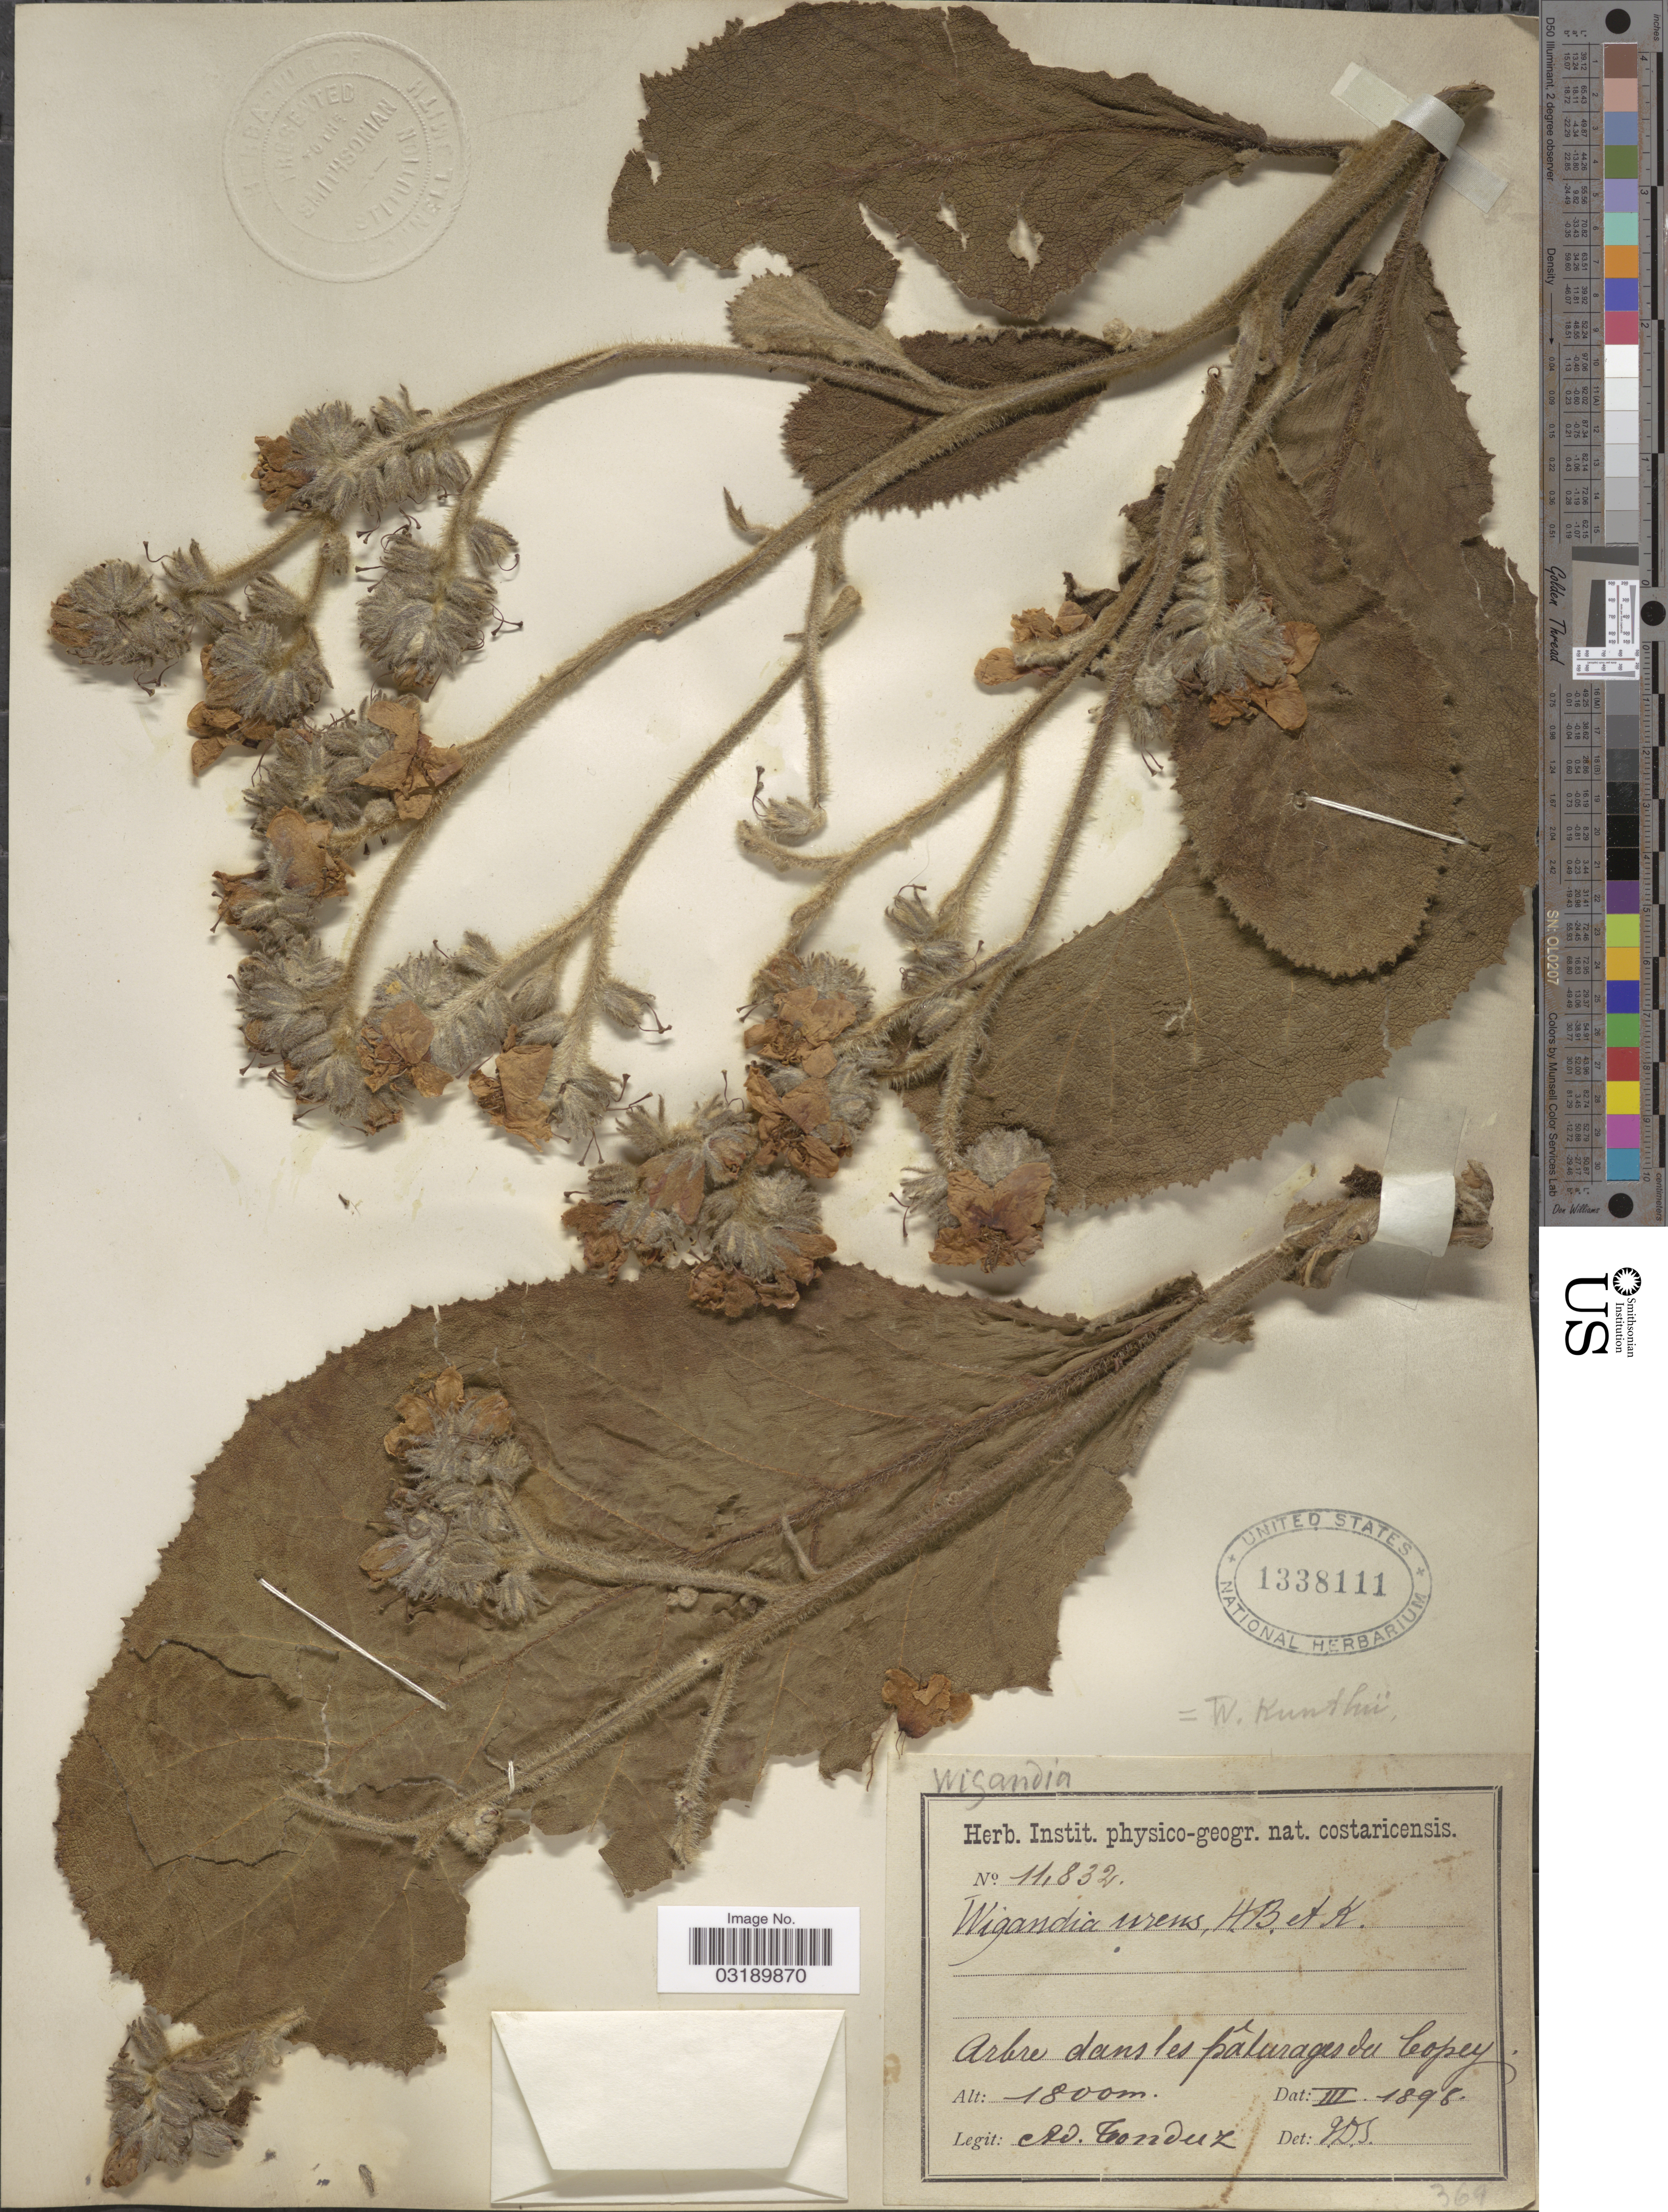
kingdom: Plantae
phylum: Tracheophyta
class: Magnoliopsida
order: Boraginales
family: Namaceae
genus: Wigandia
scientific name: Wigandia kunthii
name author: Choisy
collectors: A. Tonduz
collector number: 11832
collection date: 1898-03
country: Costa Rica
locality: Arbre dans les pâturages de Copey.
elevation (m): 1800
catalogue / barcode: US 1338111